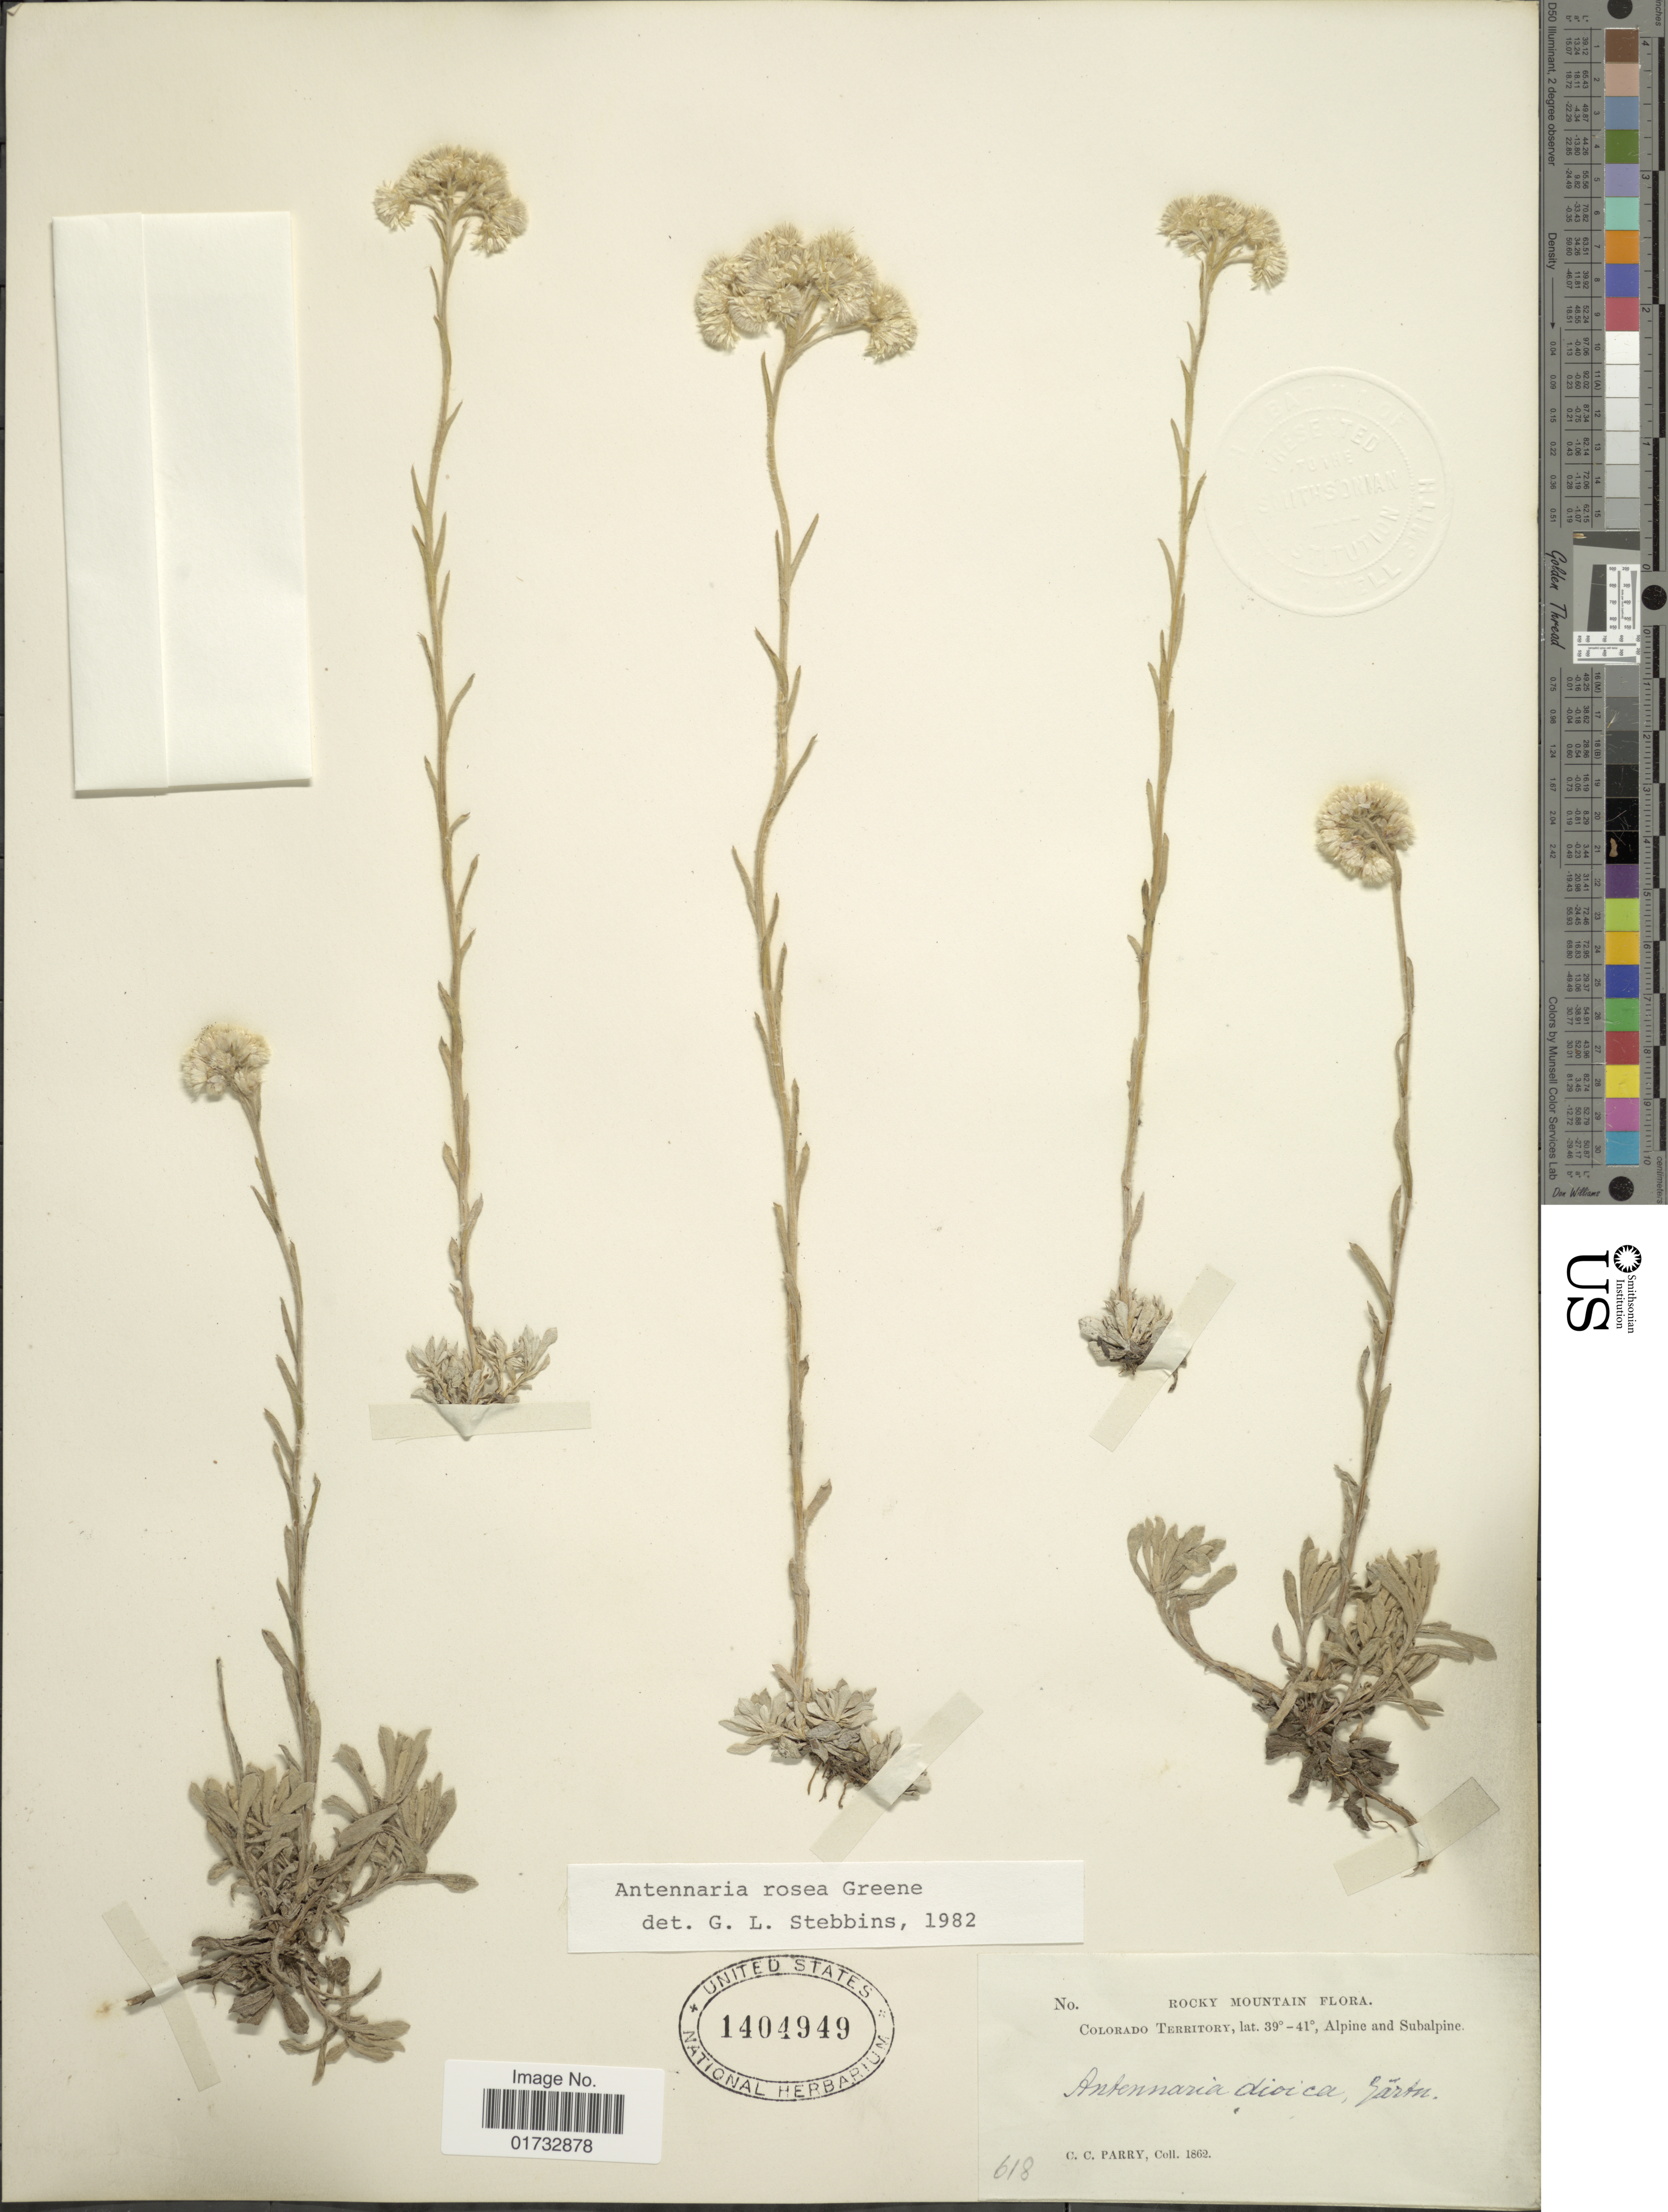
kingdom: Plantae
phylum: Tracheophyta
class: Magnoliopsida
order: Asterales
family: Asteraceae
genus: Antennaria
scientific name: Antennaria rosea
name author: Greene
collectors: C. C. Parry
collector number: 618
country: United States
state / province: Colorado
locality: Colorado Territory, Alpine and Subalpine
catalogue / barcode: US 1404949